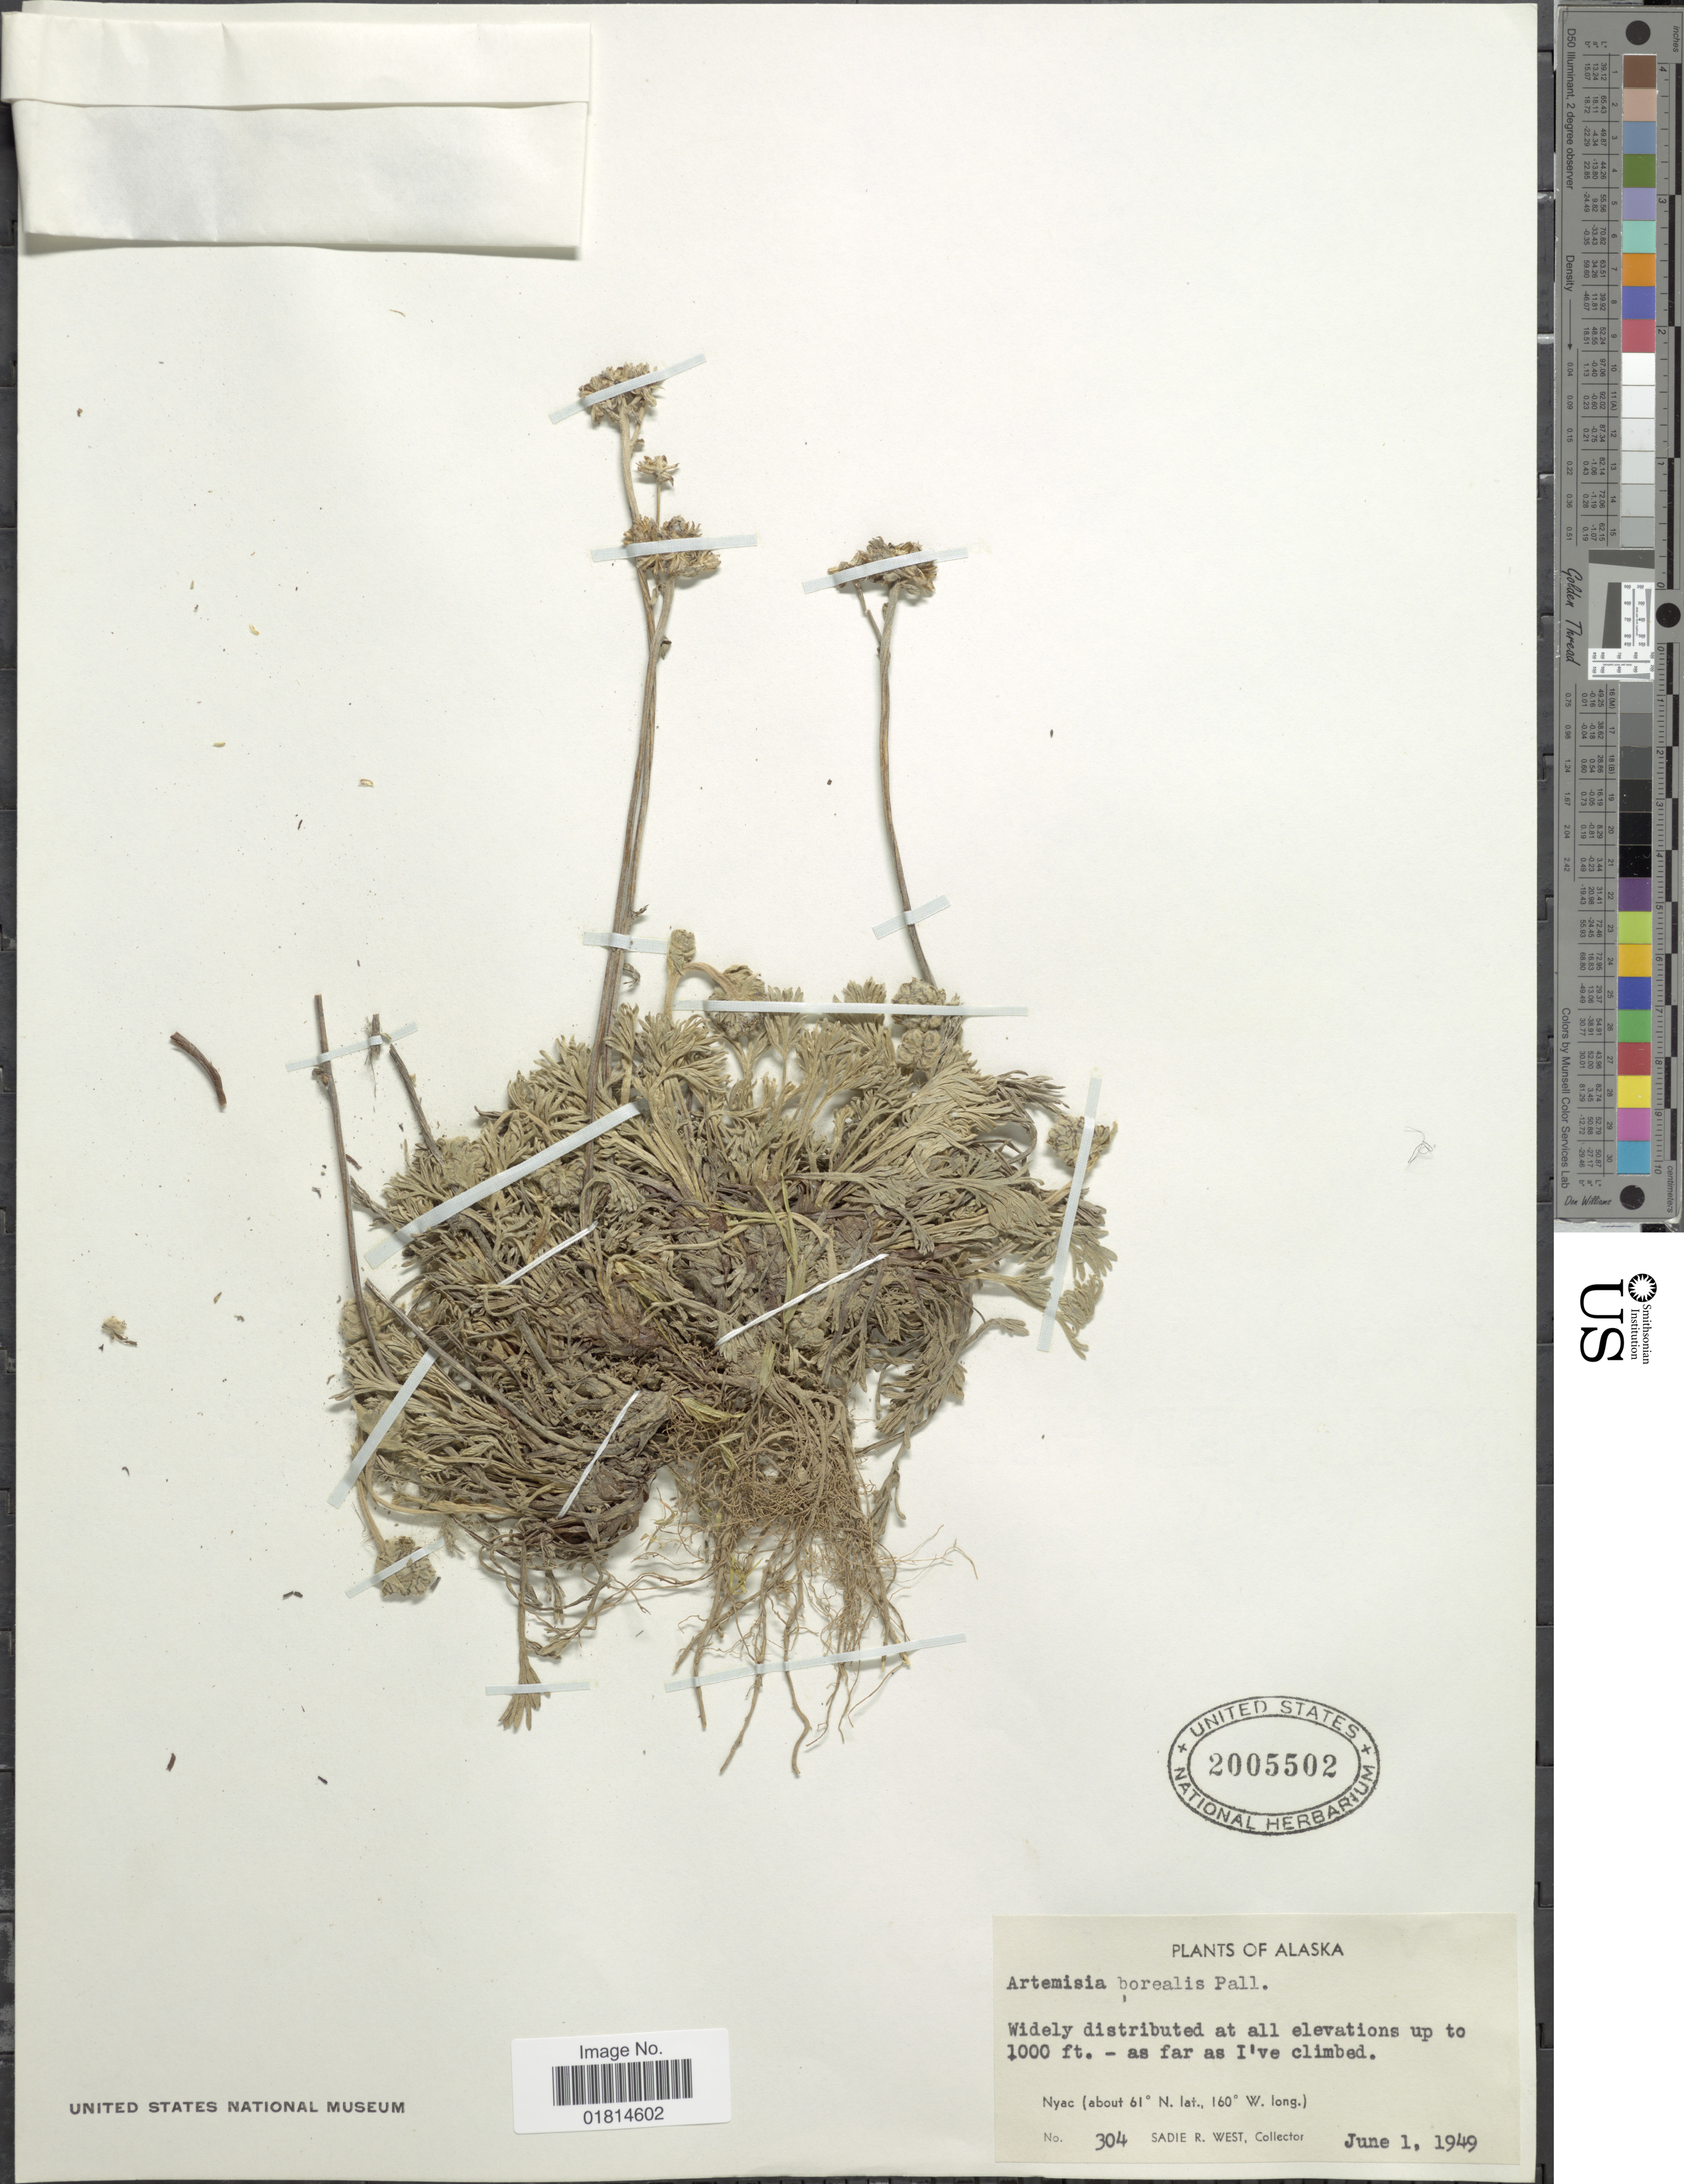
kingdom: Plantae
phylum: Tracheophyta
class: Magnoliopsida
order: Asterales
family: Asteraceae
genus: Artemisia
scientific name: Artemisia borealis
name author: Pall.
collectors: S. R. West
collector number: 304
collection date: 1949-06-01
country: United States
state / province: Alaska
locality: Nyac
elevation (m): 305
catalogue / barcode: US 2005502